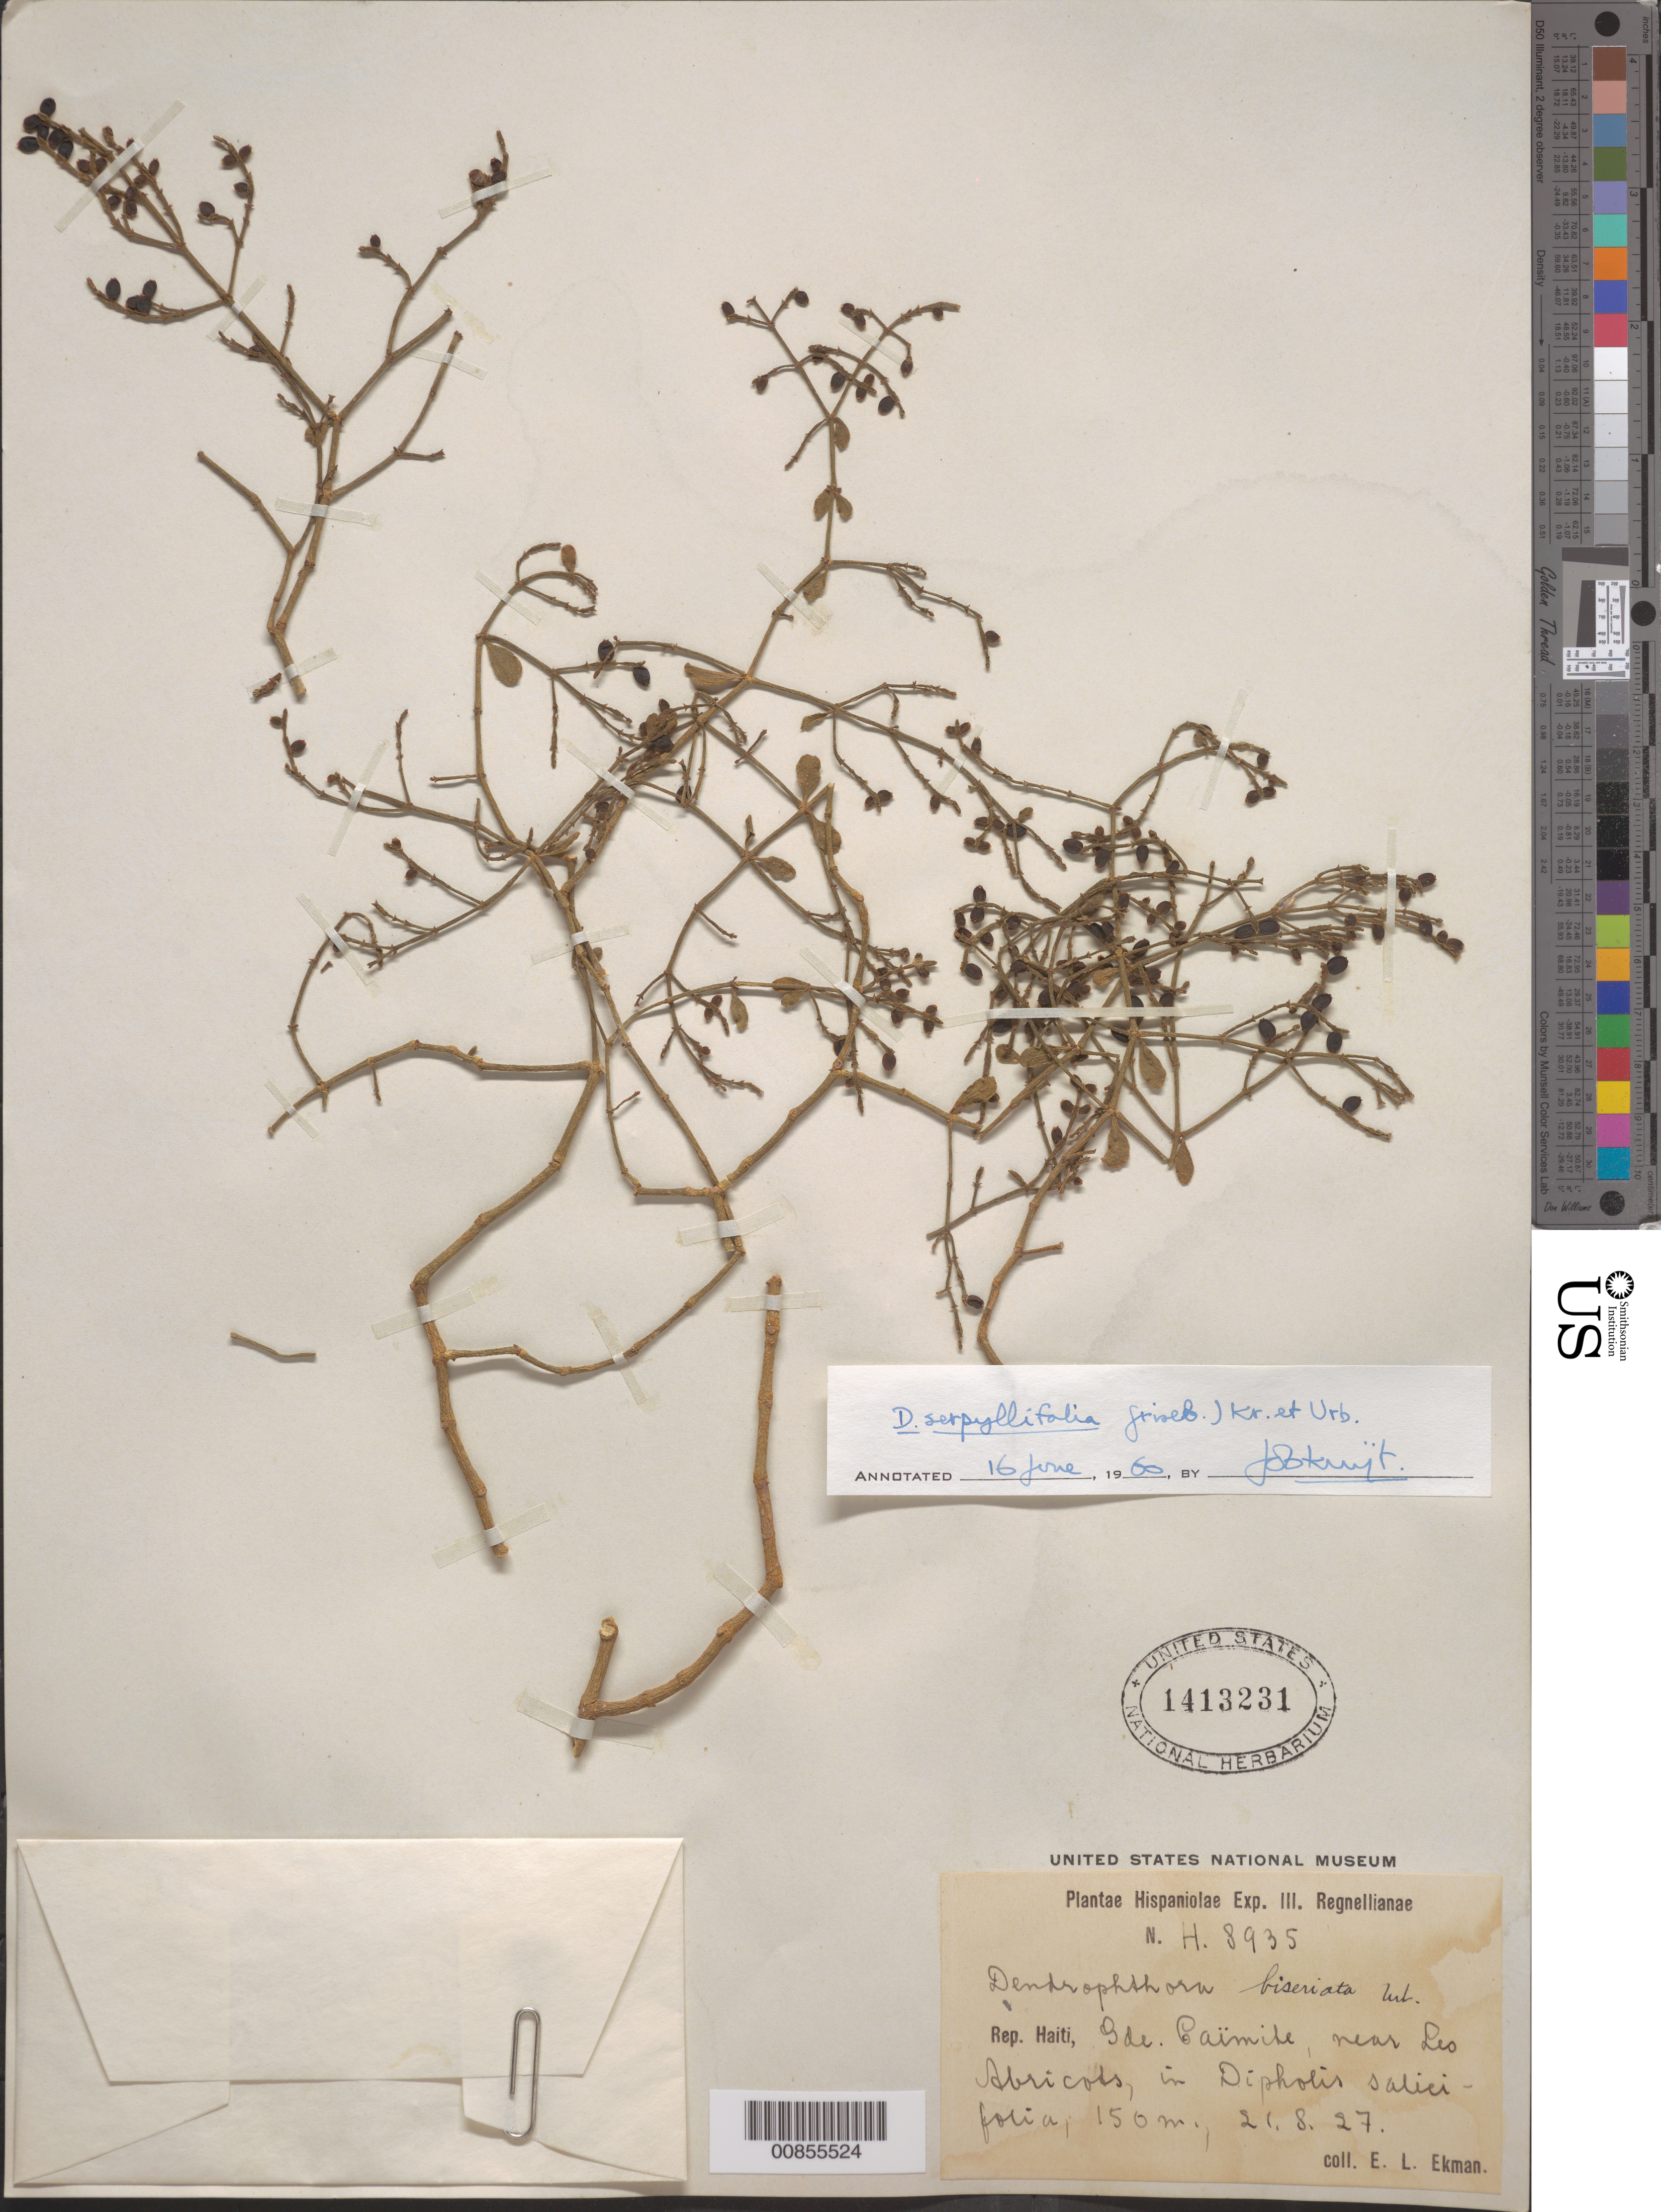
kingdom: Plantae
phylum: Tracheophyta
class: Magnoliopsida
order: Santalales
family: Viscaceae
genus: Dendrophthora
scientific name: Dendrophthora serpyllifolia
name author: (Griseb.) Krug & Urb.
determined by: Kuijt, Job, (CANADA)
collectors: E. L. Ekman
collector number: H 8935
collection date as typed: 21 Aug 1927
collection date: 1927-08-21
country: Haiti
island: Hispaniola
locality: Gde. Caïmite, near Les Abricots.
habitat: In Dipholis salicifolia.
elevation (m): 150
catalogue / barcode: US 1413231